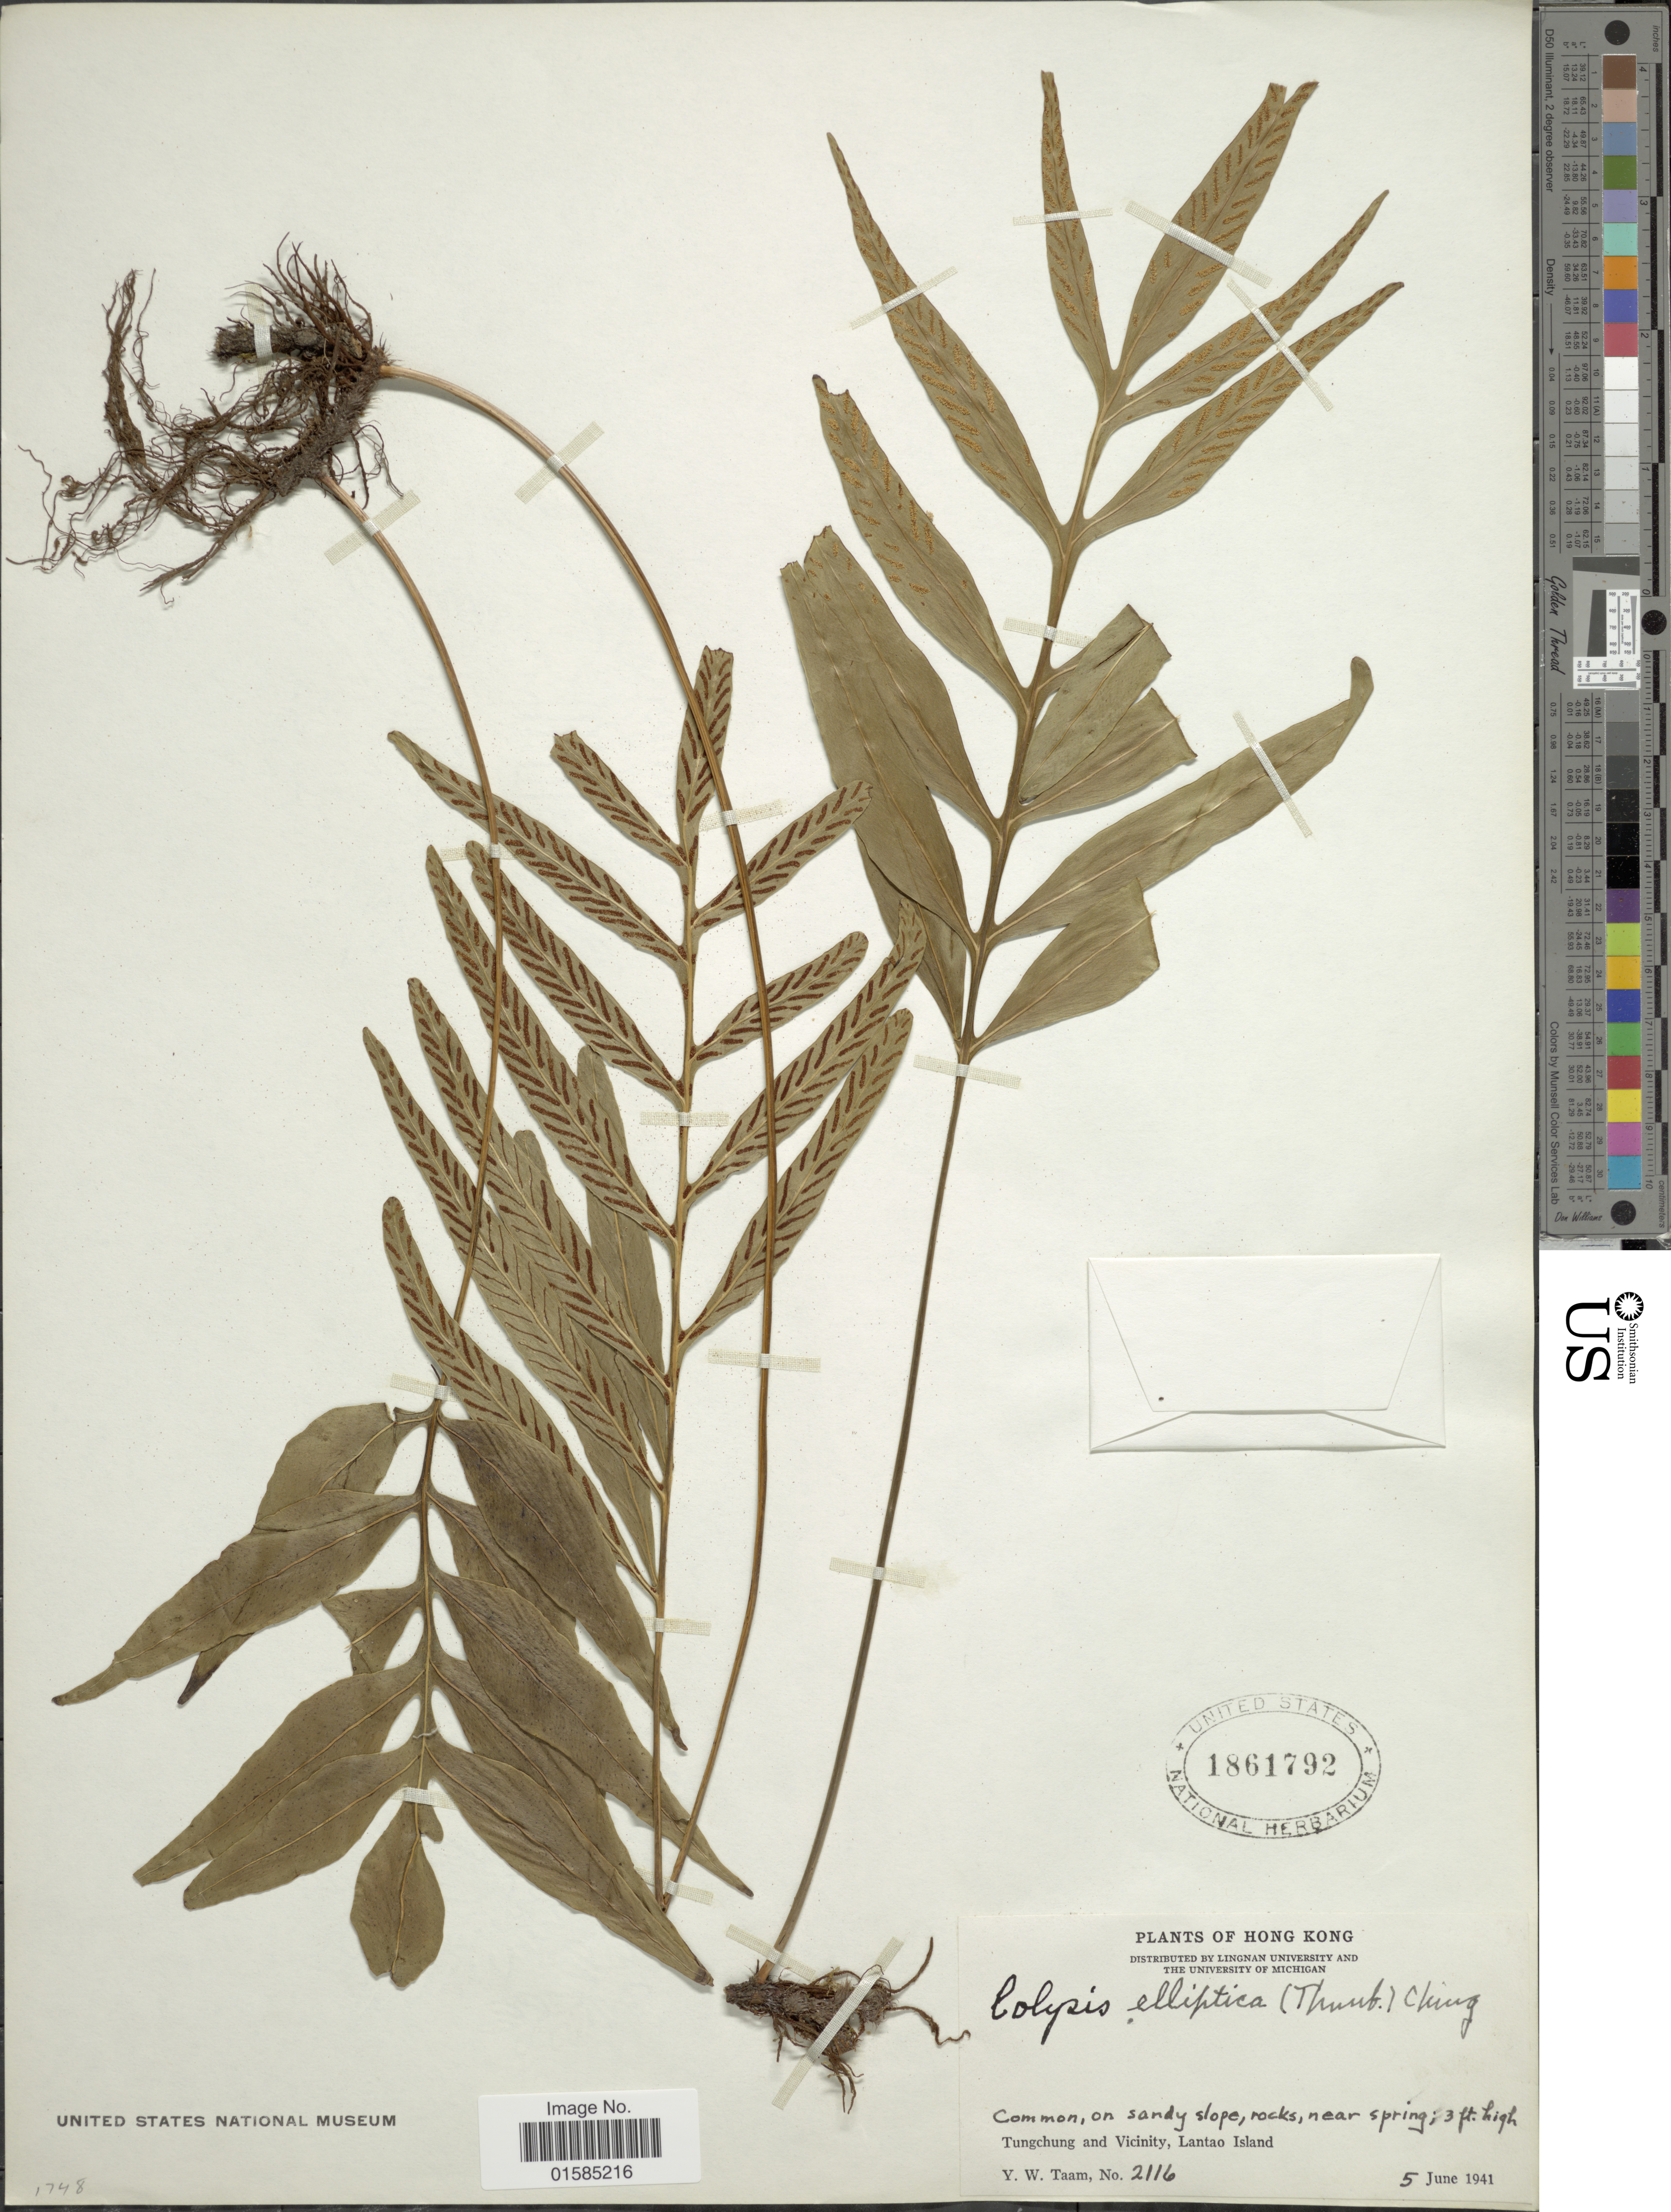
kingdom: Plantae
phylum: Tracheophyta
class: Polypodiopsida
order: Polypodiales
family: Polypodiaceae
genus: Leptochilus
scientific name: Leptochilus ellipticus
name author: (Thunb.) Noot.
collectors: Y. W. Taam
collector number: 2116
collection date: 1941-06-05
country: China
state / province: Hong Kong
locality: Hong Kong, Tungchung and Vicinity, Lantao Island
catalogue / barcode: US 1861792